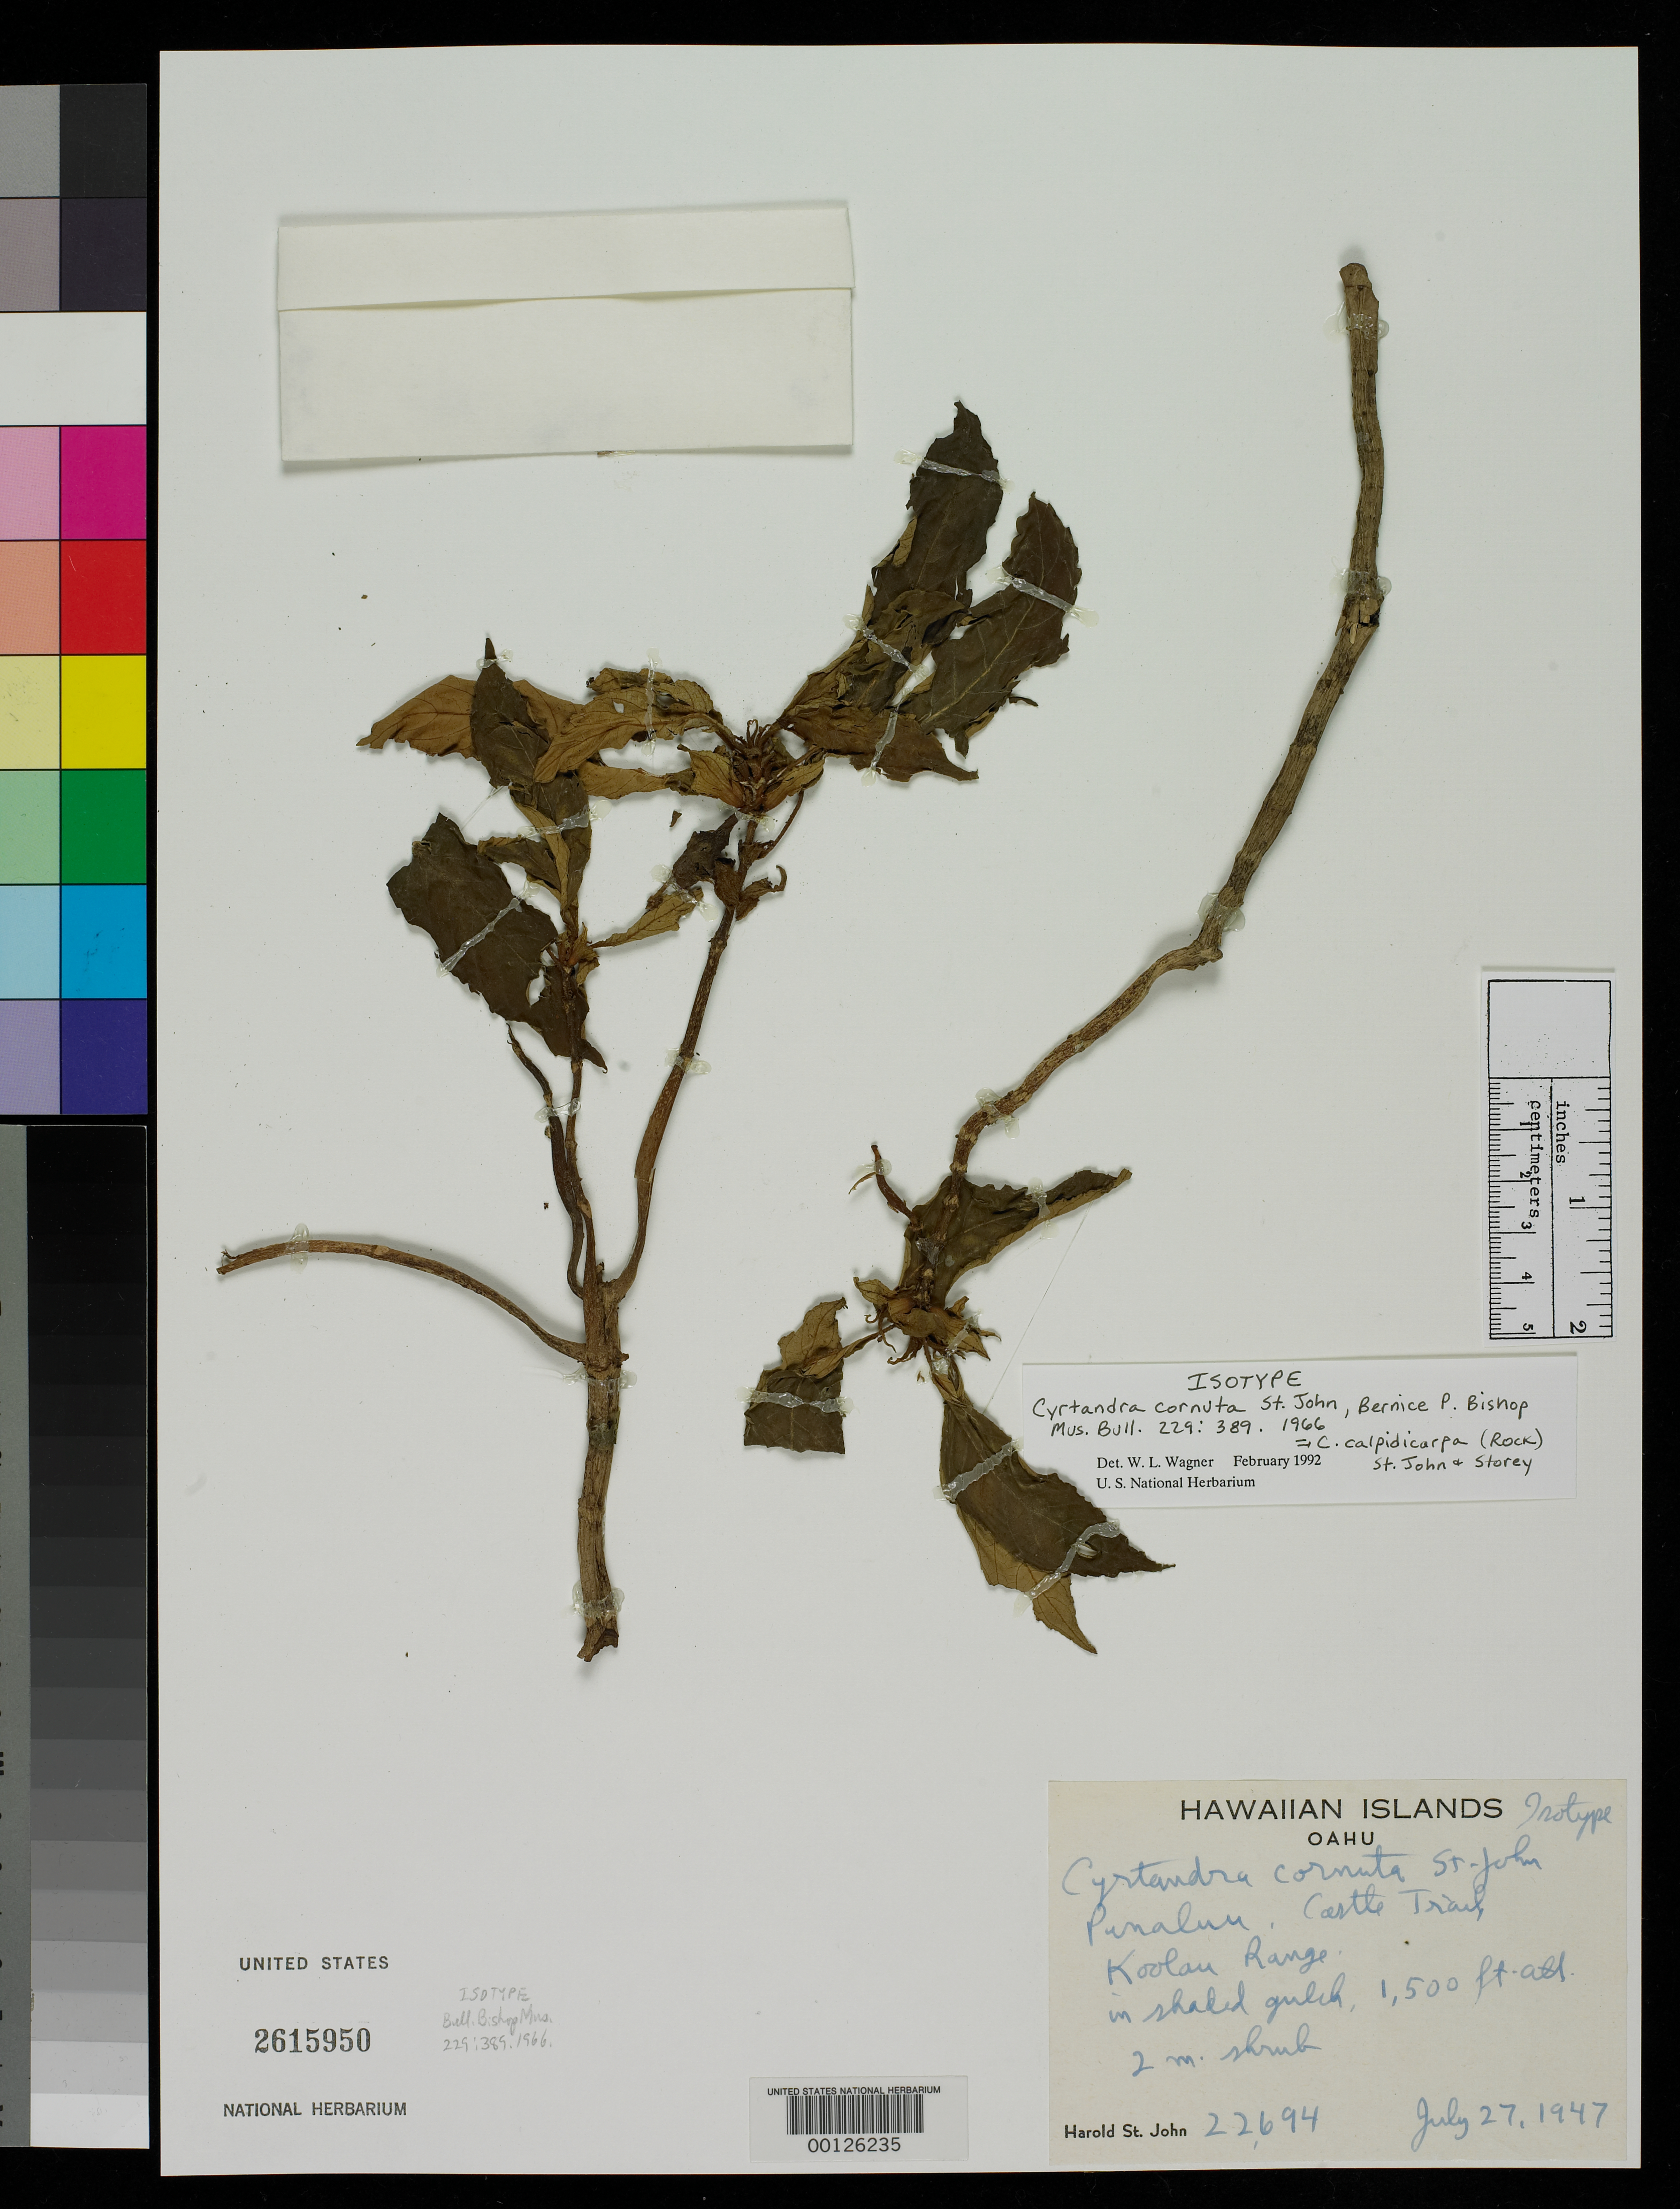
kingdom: Plantae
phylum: Tracheophyta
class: Magnoliopsida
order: Lamiales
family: Gesneriaceae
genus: Cyrtandra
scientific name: Cyrtandra cornuta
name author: H. St. John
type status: Isotype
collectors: H. St. John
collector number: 22694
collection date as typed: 27 Jul 1947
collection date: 1947-07-27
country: United States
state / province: Hawaii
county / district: Honolulu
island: Oahu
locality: Punaluu, Castle Trail, Koolau Range.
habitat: In shaded gulch.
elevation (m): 457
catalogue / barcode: US 2615950